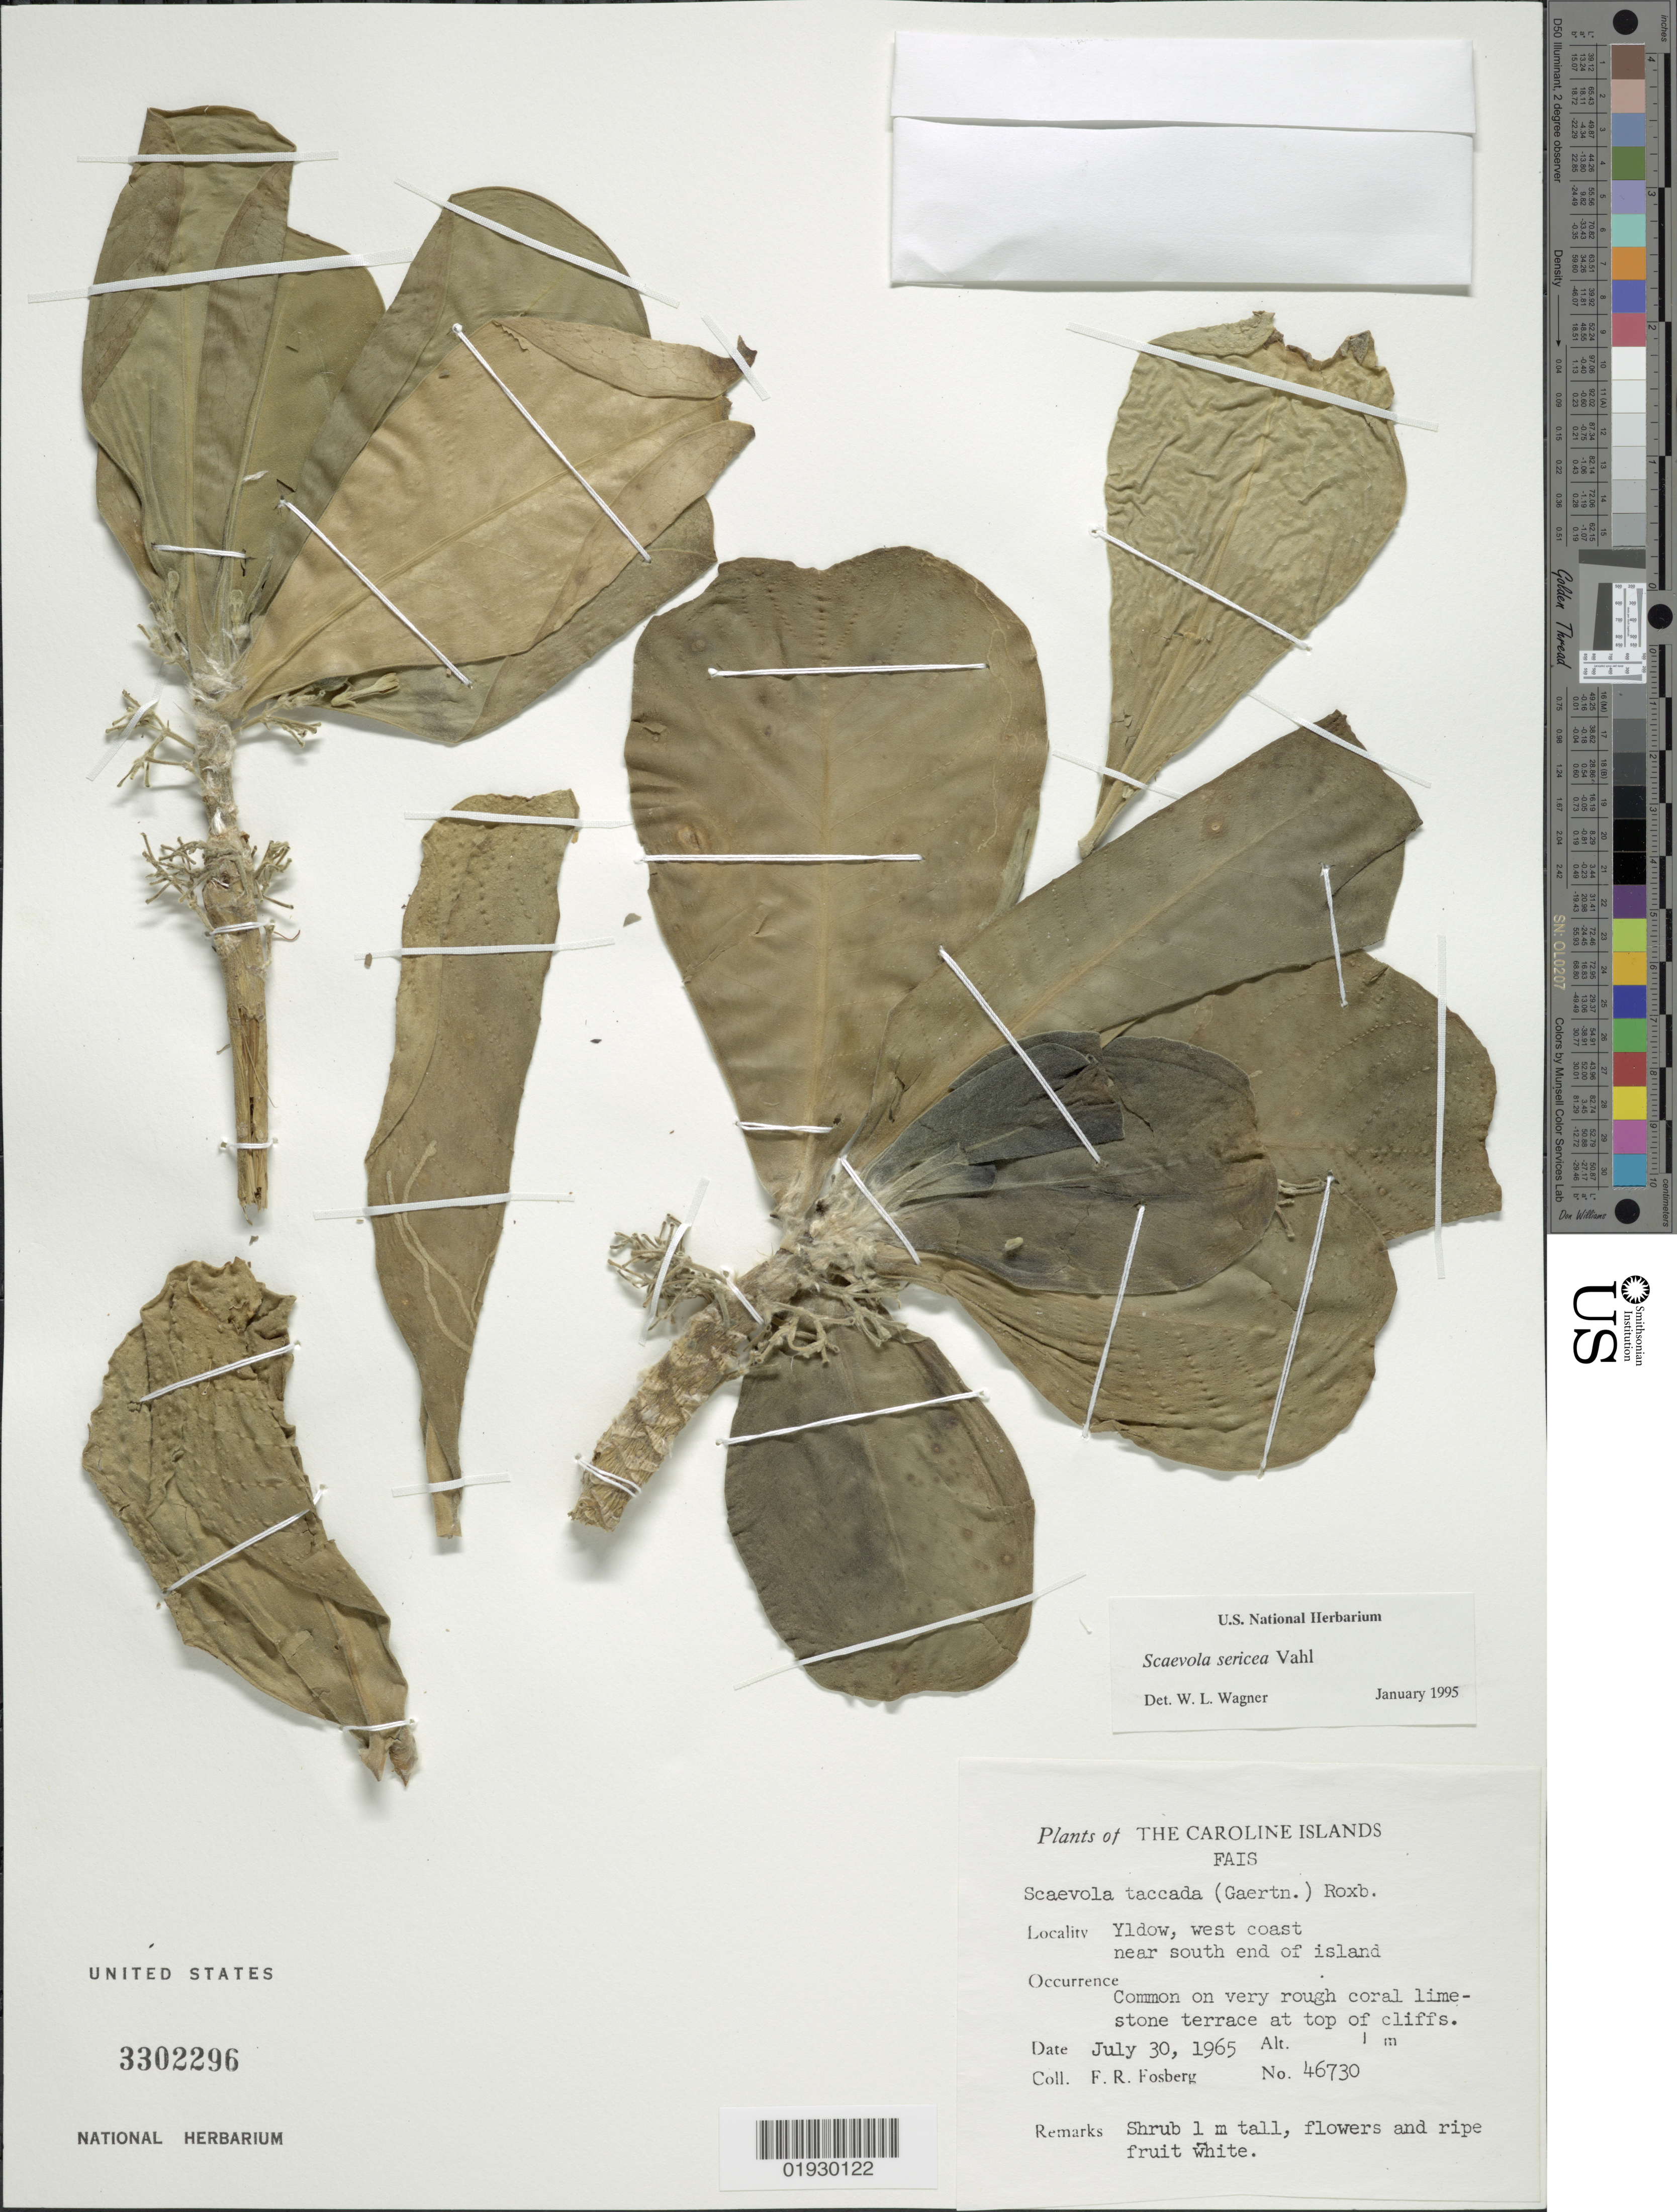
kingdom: Plantae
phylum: Tracheophyta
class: Magnoliopsida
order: Asterales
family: Goodeniaceae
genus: Scaevola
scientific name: Scaevola sericea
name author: Vahl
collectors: F. R. Fosberg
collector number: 46730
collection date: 1965-07-30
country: Micronesia, Federated States of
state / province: Yap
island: Fais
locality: Caroline Islands. Fais. Yldow, west coast near south end of island.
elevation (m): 1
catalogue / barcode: US 3302296